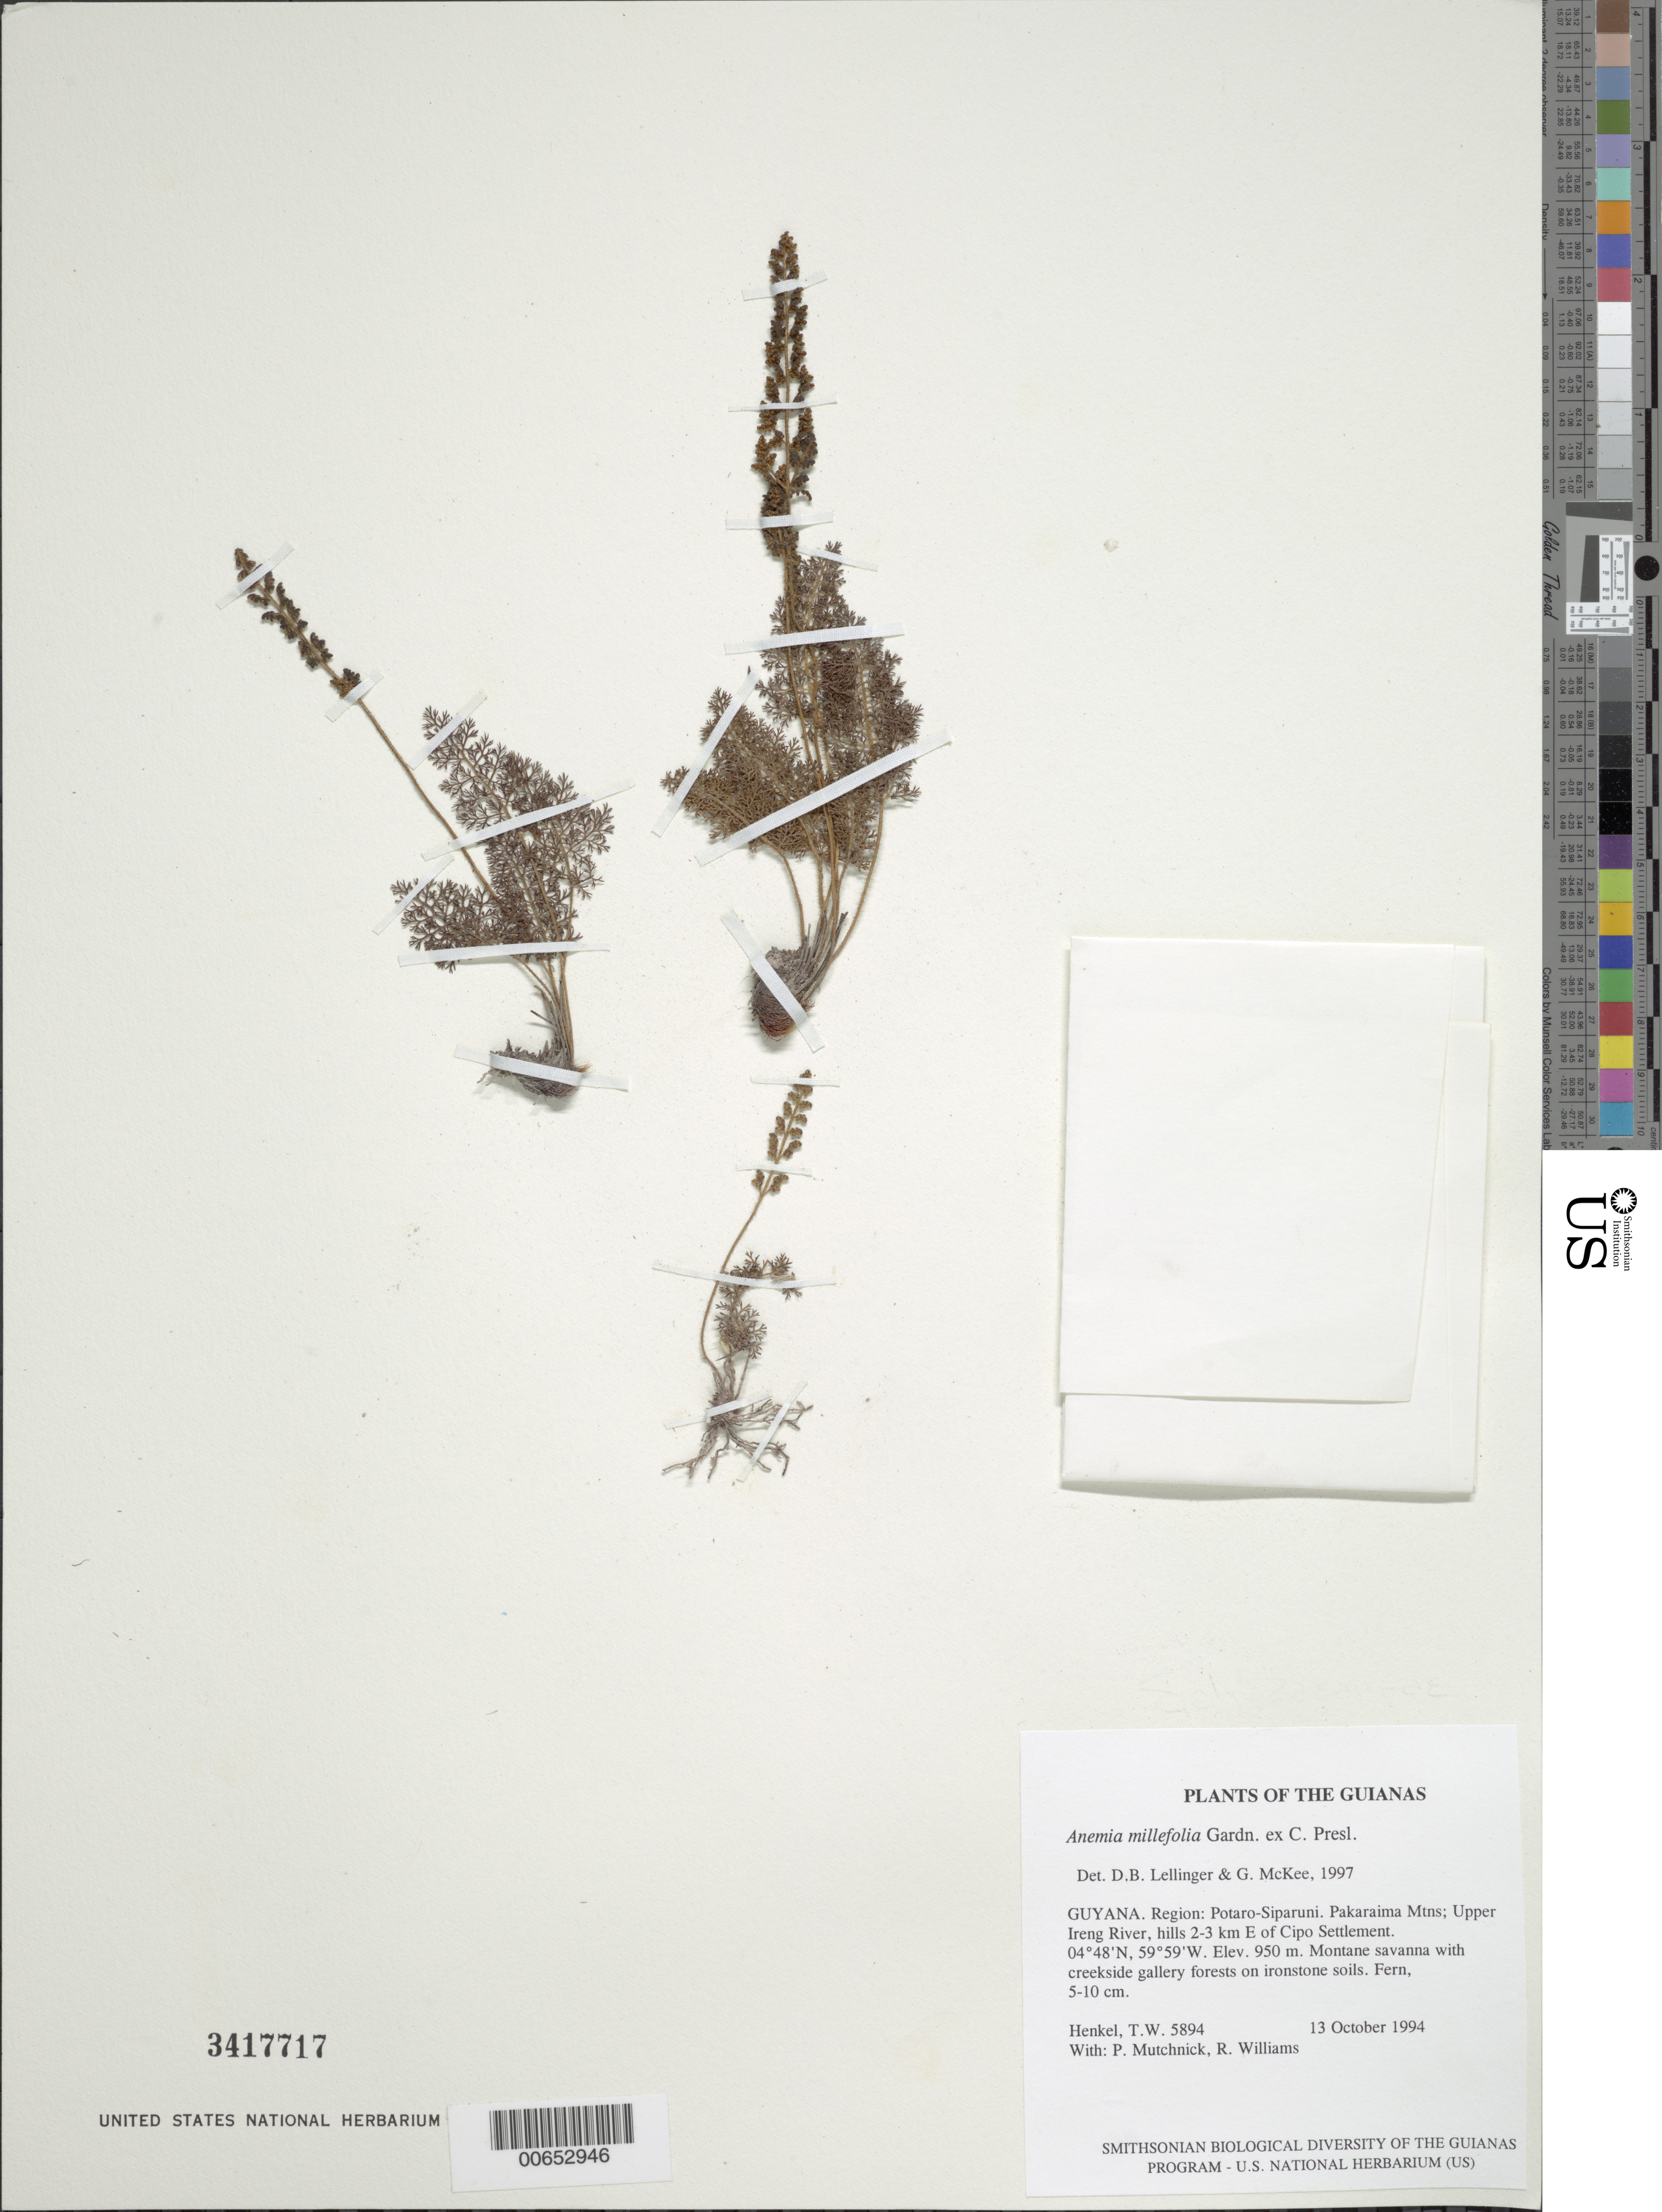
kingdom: Plantae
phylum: Tracheophyta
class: Polypodiopsida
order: Schizaeales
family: Anemiaceae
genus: Anemia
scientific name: Anemia millefolia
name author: (Gardner) C. Presl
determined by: Lellinger, D. B.; McKee, G. S.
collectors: T. Henkel, P. Mutchnick & R. Williams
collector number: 5894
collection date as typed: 13 October 1994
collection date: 1994-10-13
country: Guyana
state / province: Potaro-Siparuni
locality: Pakaraima Mtns; Upper Ireng River, hills 2-3 km E of Cipo Settlement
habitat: Montane savanna with creekside gallery forests on ironstone soils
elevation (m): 950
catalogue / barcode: US 3417717